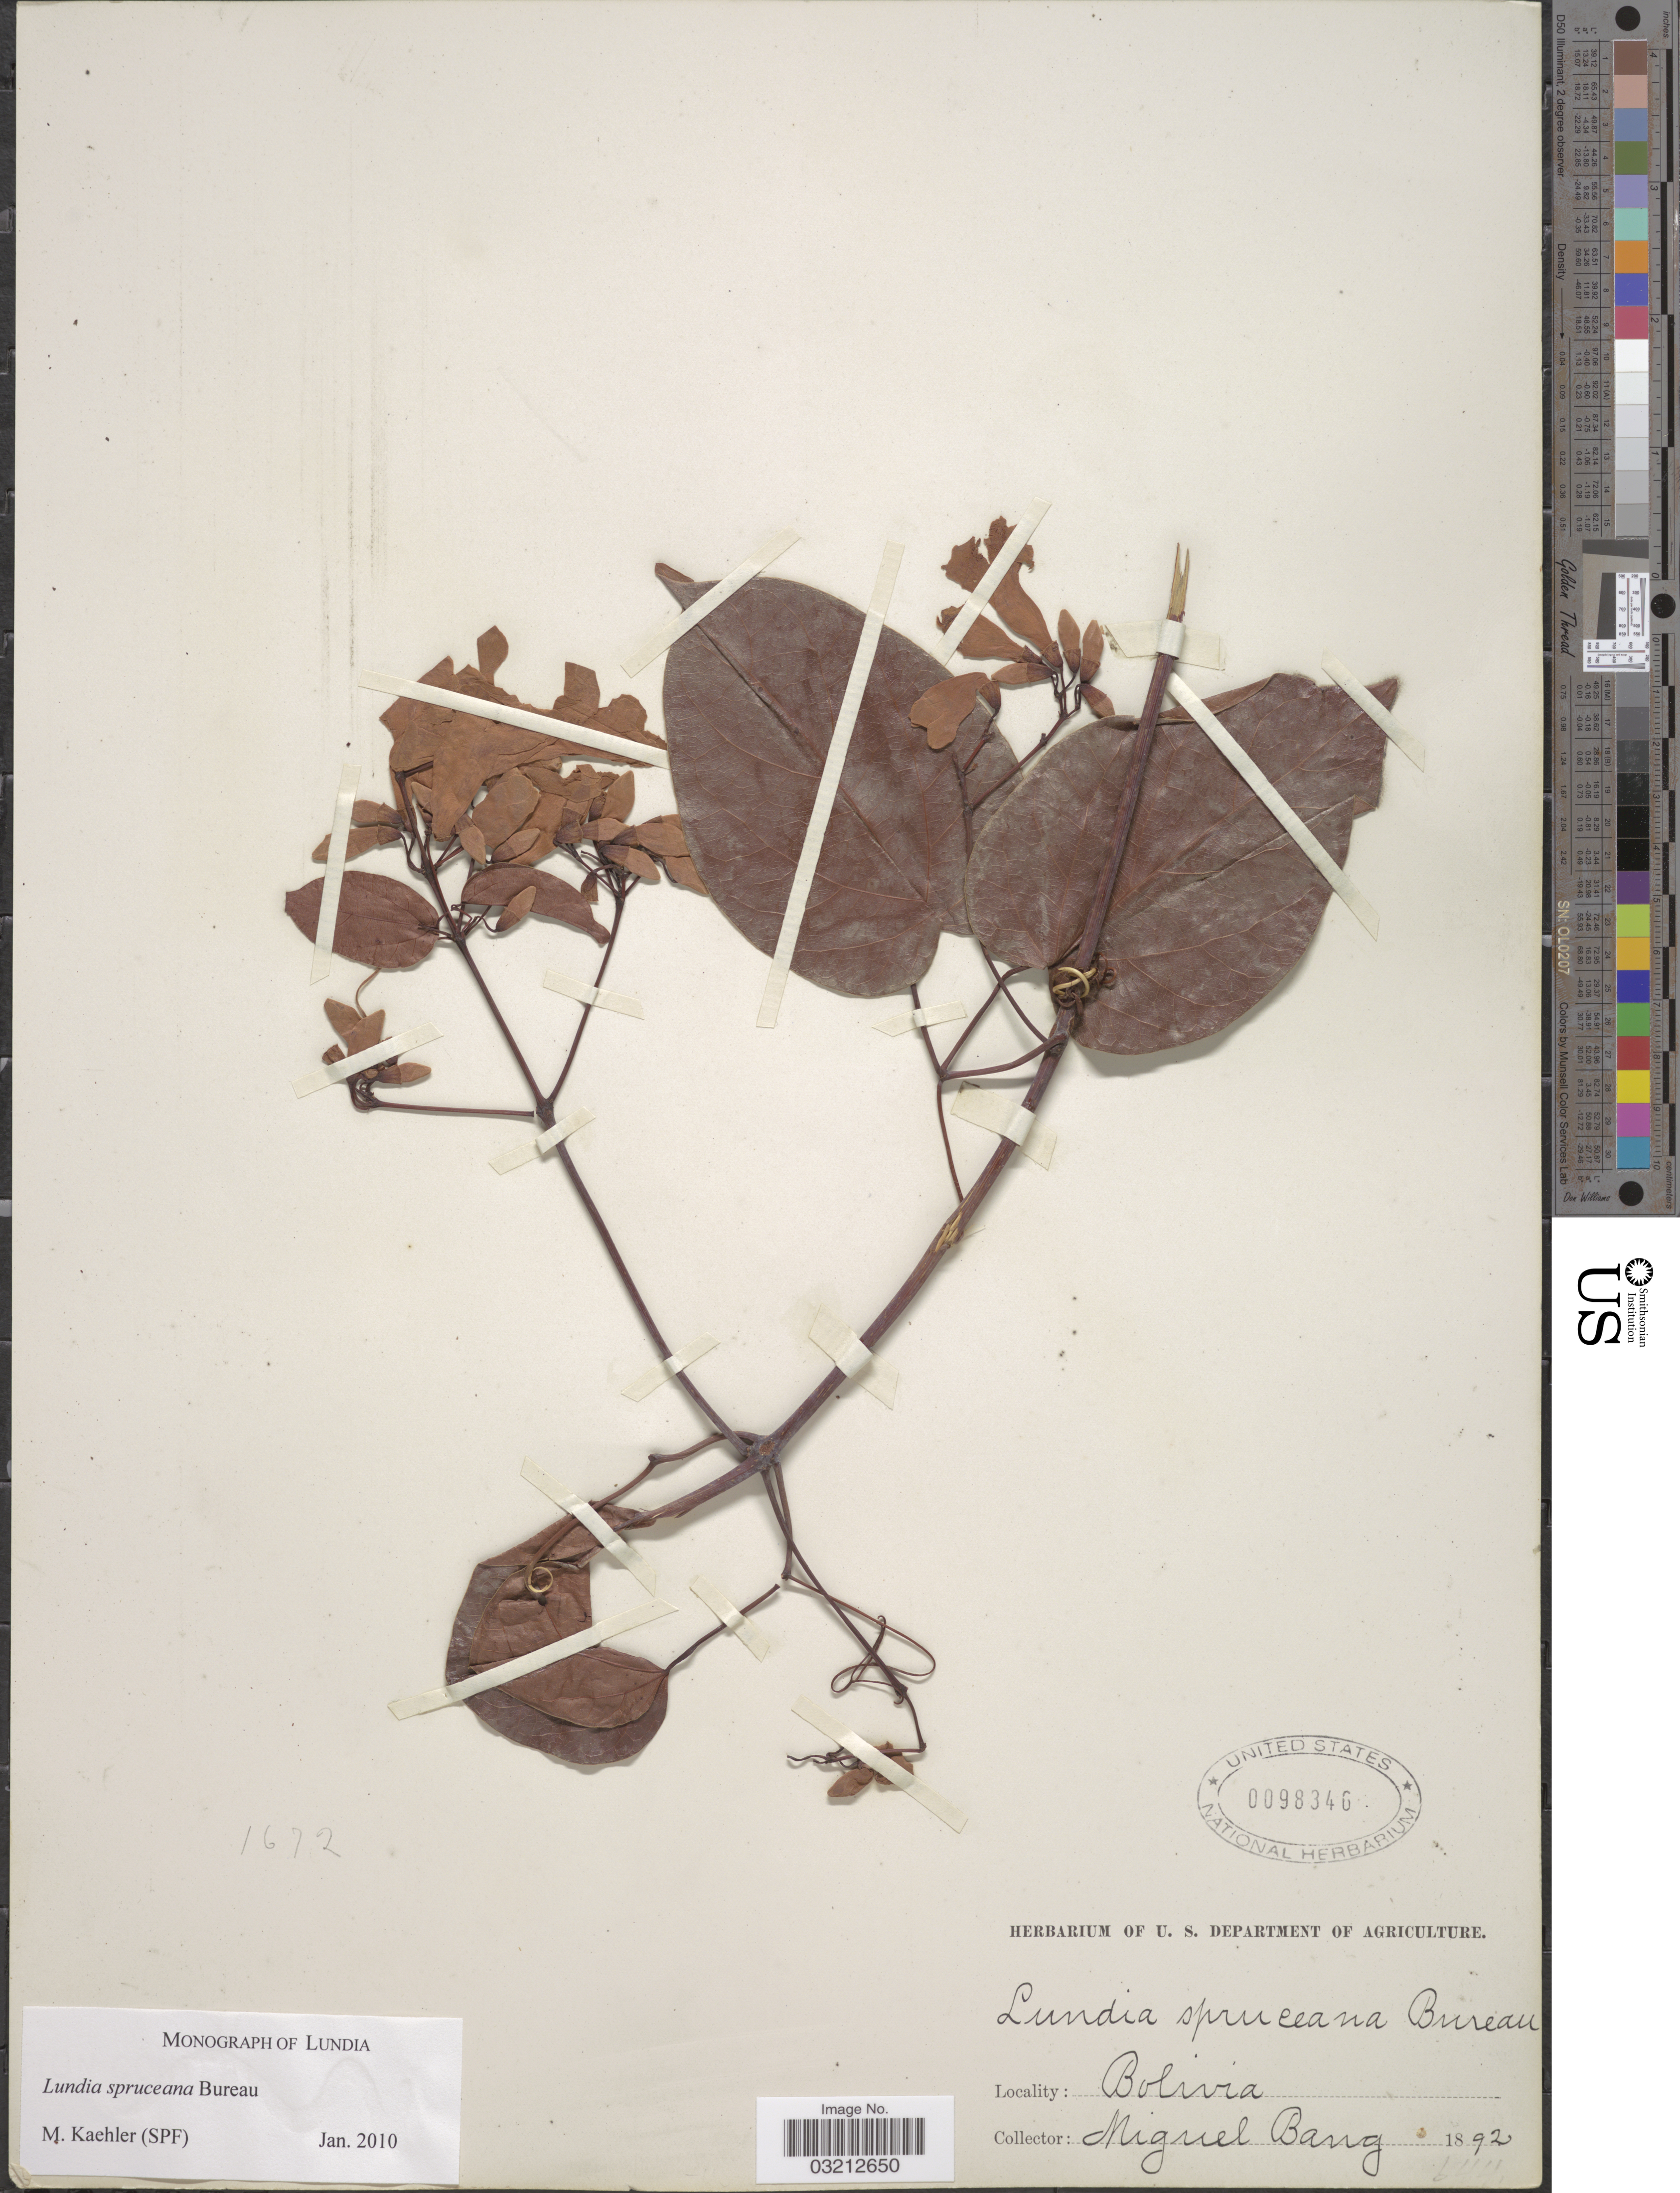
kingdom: Plantae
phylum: Tracheophyta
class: Magnoliopsida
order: Lamiales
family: Bignoniaceae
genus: Lundia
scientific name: Lundia spruceana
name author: Bureau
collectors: M. Bang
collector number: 644*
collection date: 1892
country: Bolivia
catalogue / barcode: US 98346